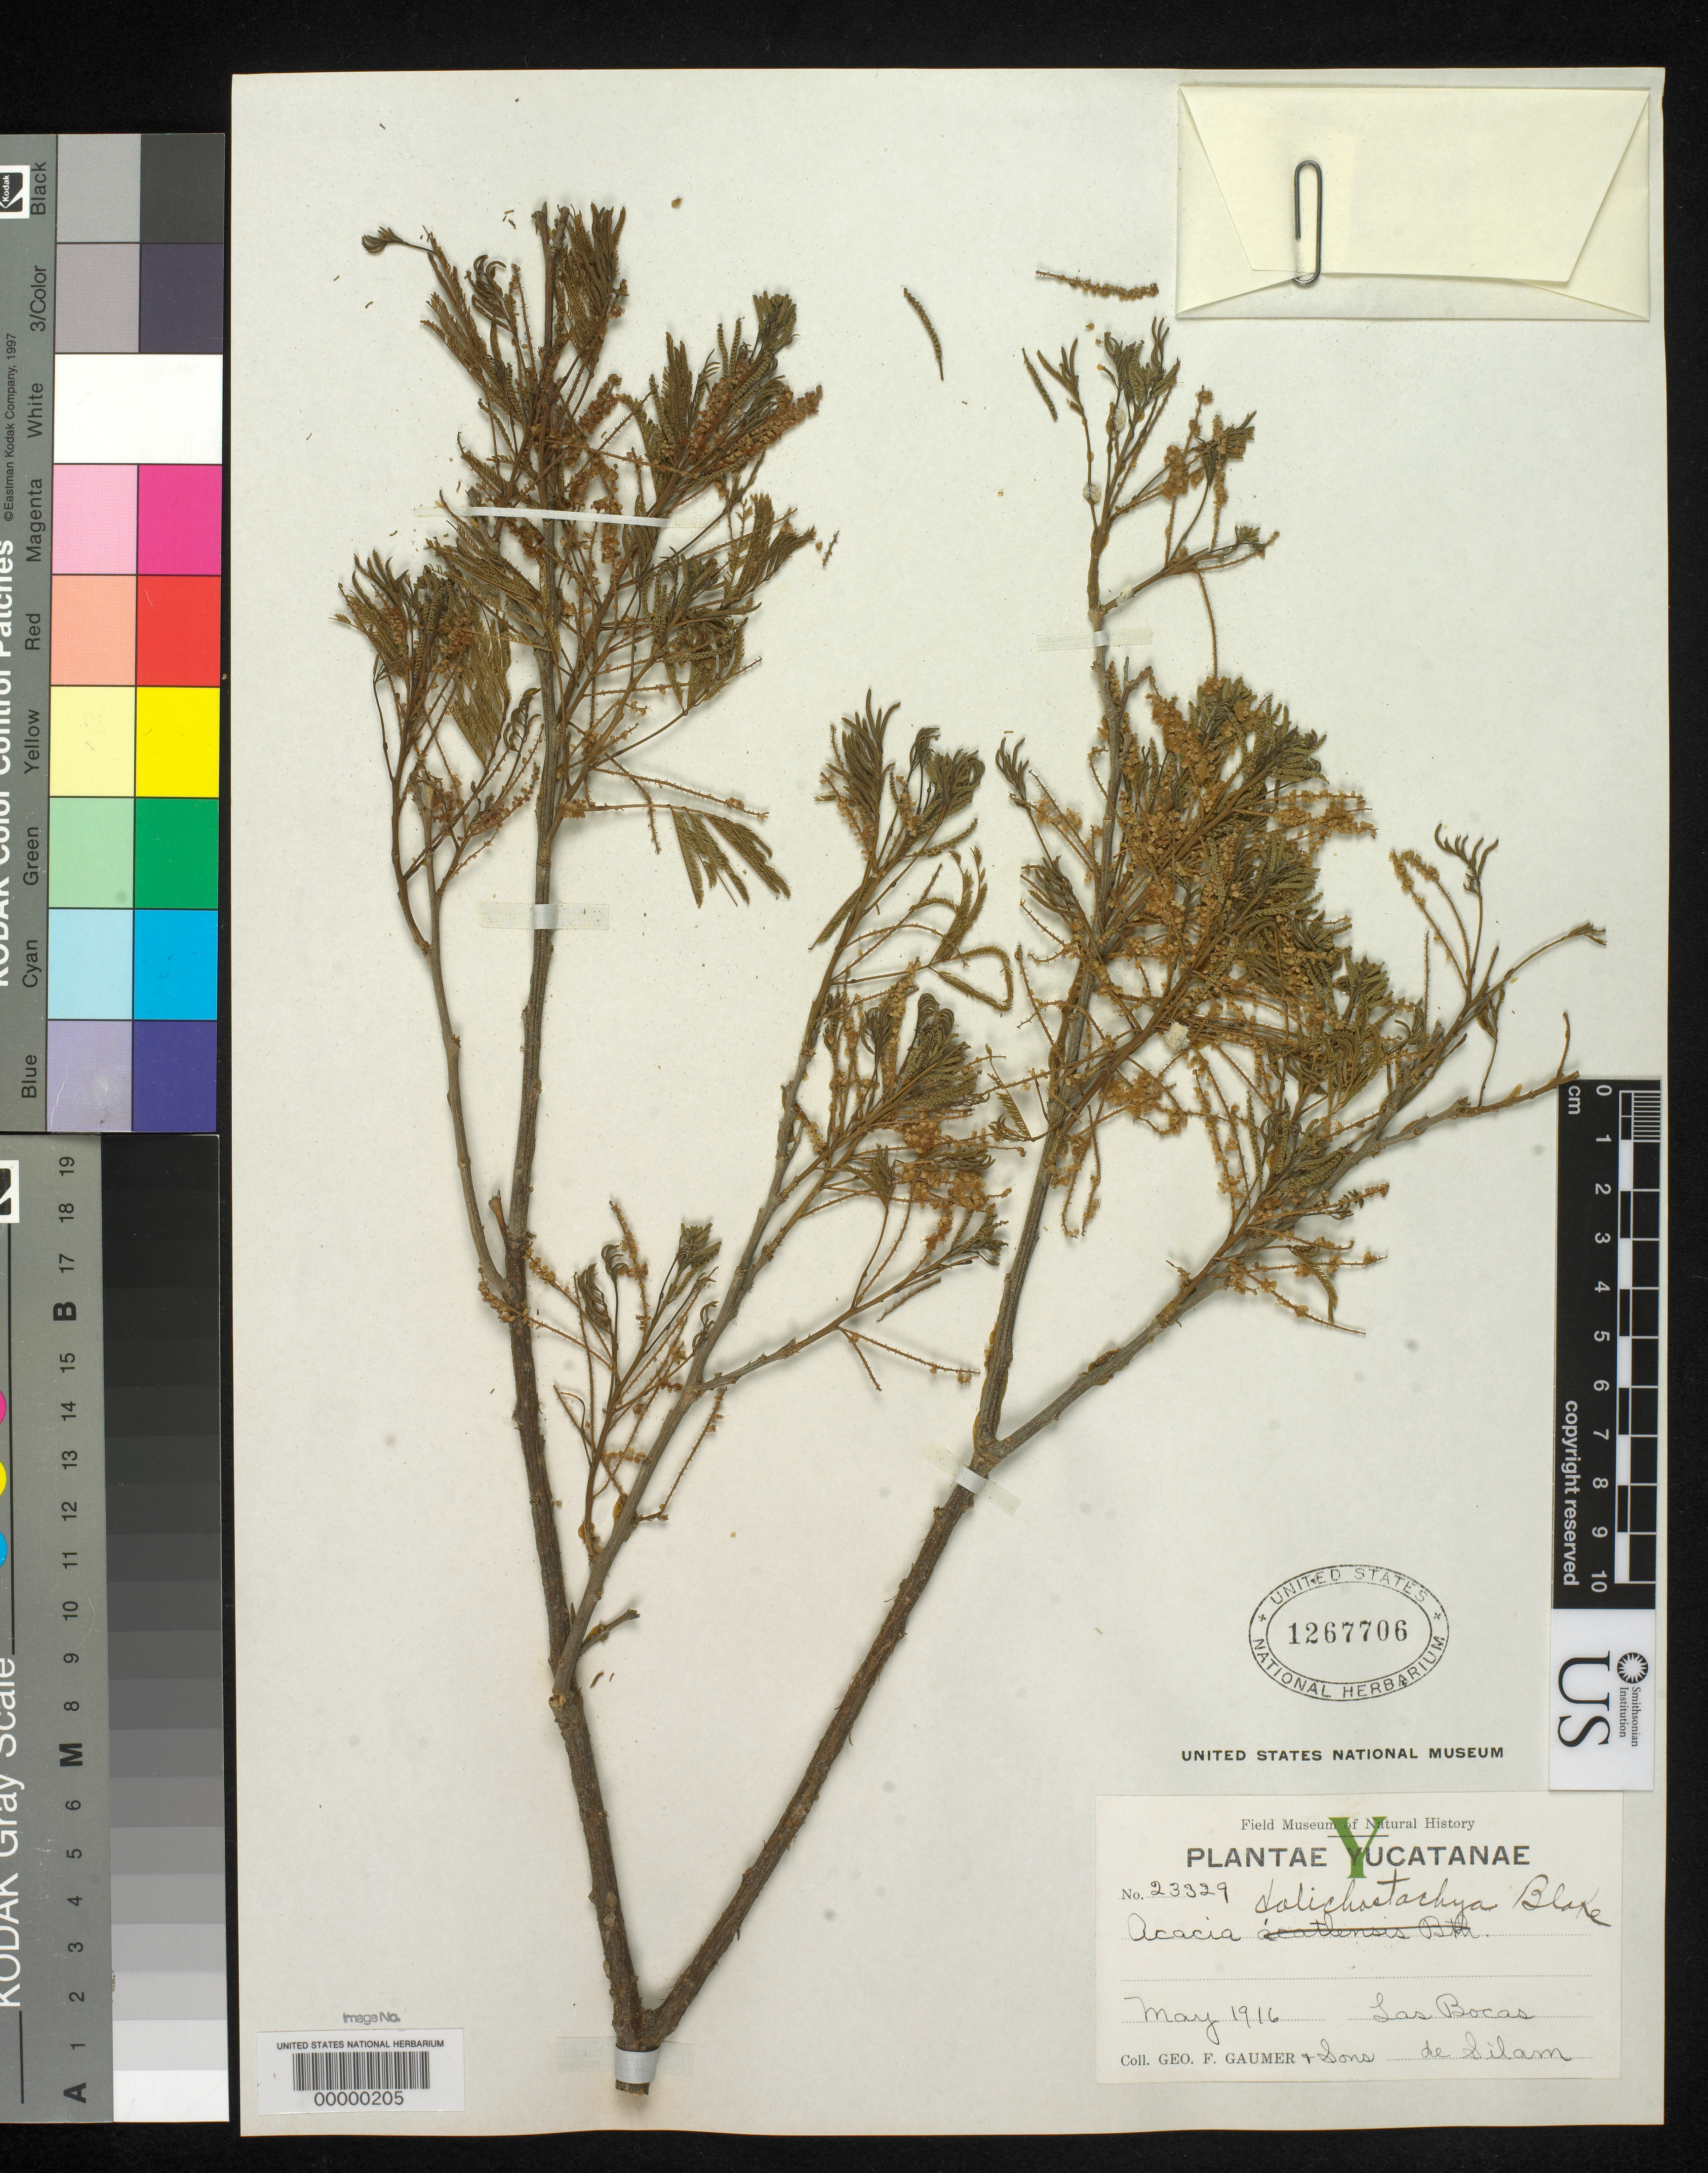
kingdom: Plantae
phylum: Tracheophyta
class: Magnoliopsida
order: Fabales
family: Fabaceae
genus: Acacia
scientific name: Acacia dolichostachya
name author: S.F. Blake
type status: Isotype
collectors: G. F. Gaumer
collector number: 23329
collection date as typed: May 1916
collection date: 1916-05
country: Mexico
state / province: Yucatán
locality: Silam, Las Bocas.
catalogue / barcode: US 1267706